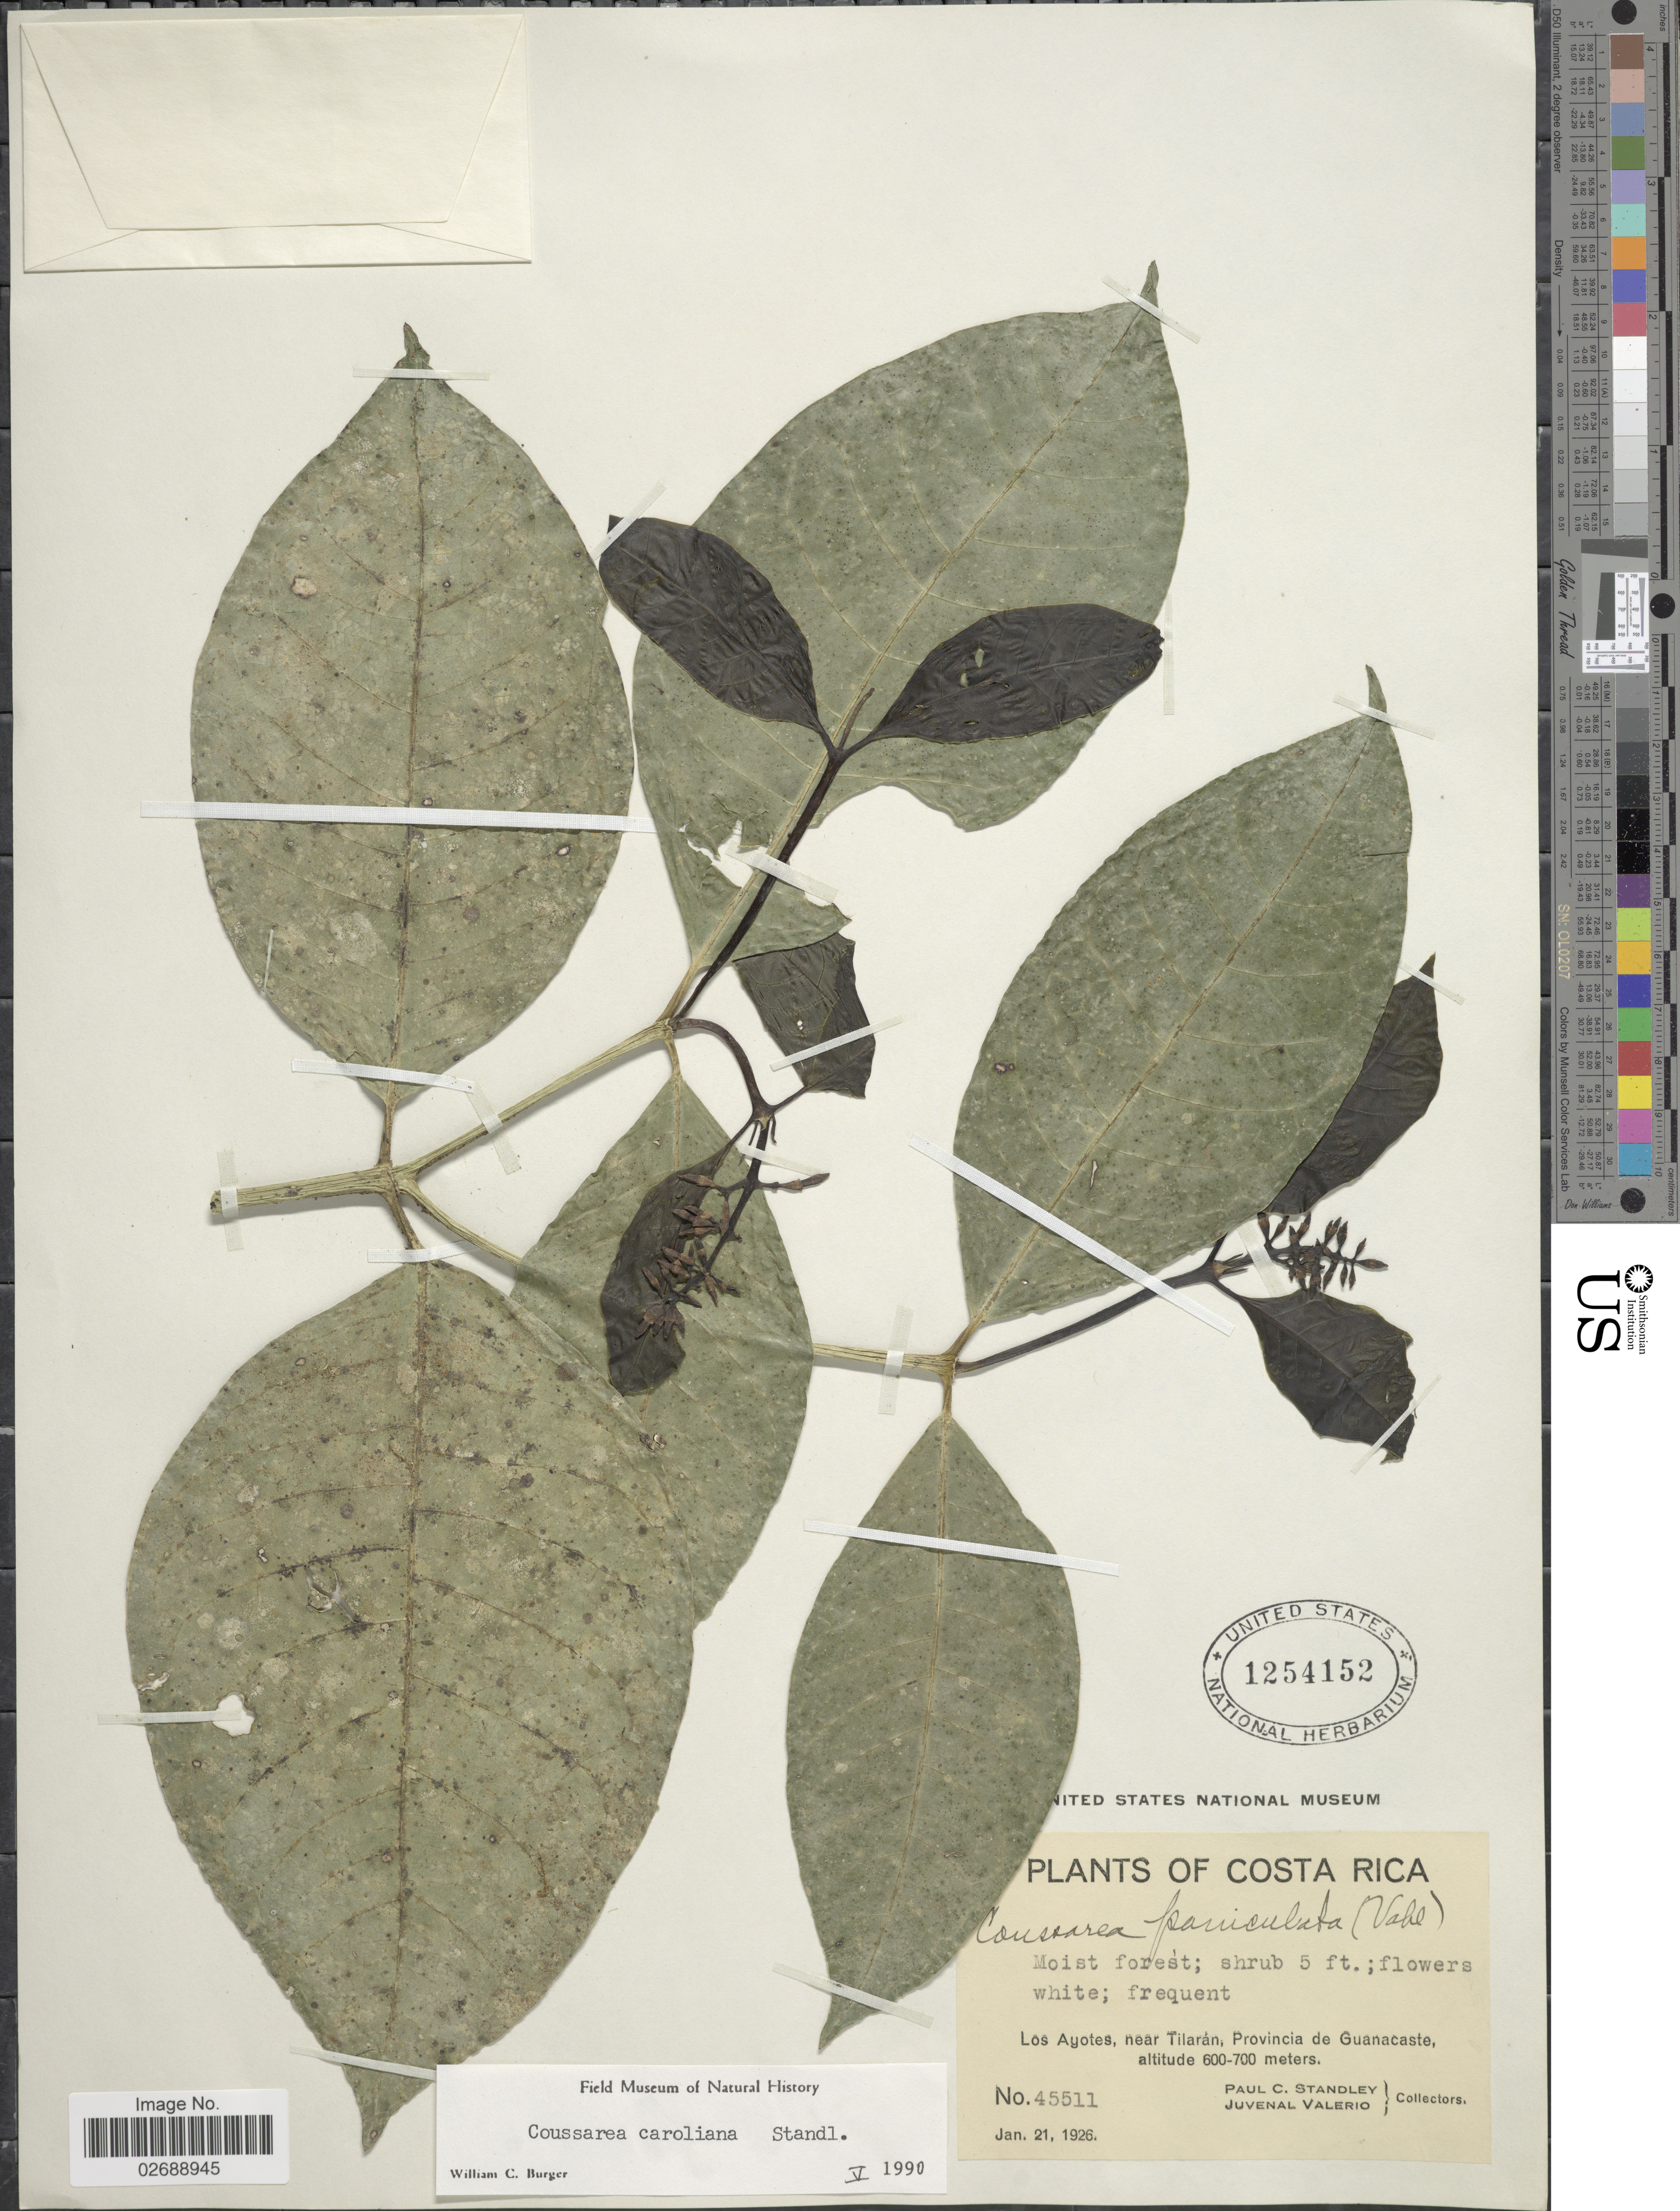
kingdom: Plantae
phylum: Tracheophyta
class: Magnoliopsida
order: Gentianales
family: Rubiaceae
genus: Coussarea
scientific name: Coussarea caroliana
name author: Standl.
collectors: P. C. Standley & J. Valerio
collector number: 45511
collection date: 1926-01-21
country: Costa Rica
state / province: Guanacaste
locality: Los Ayotes, near Tilaran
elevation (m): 600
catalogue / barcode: US 1254152